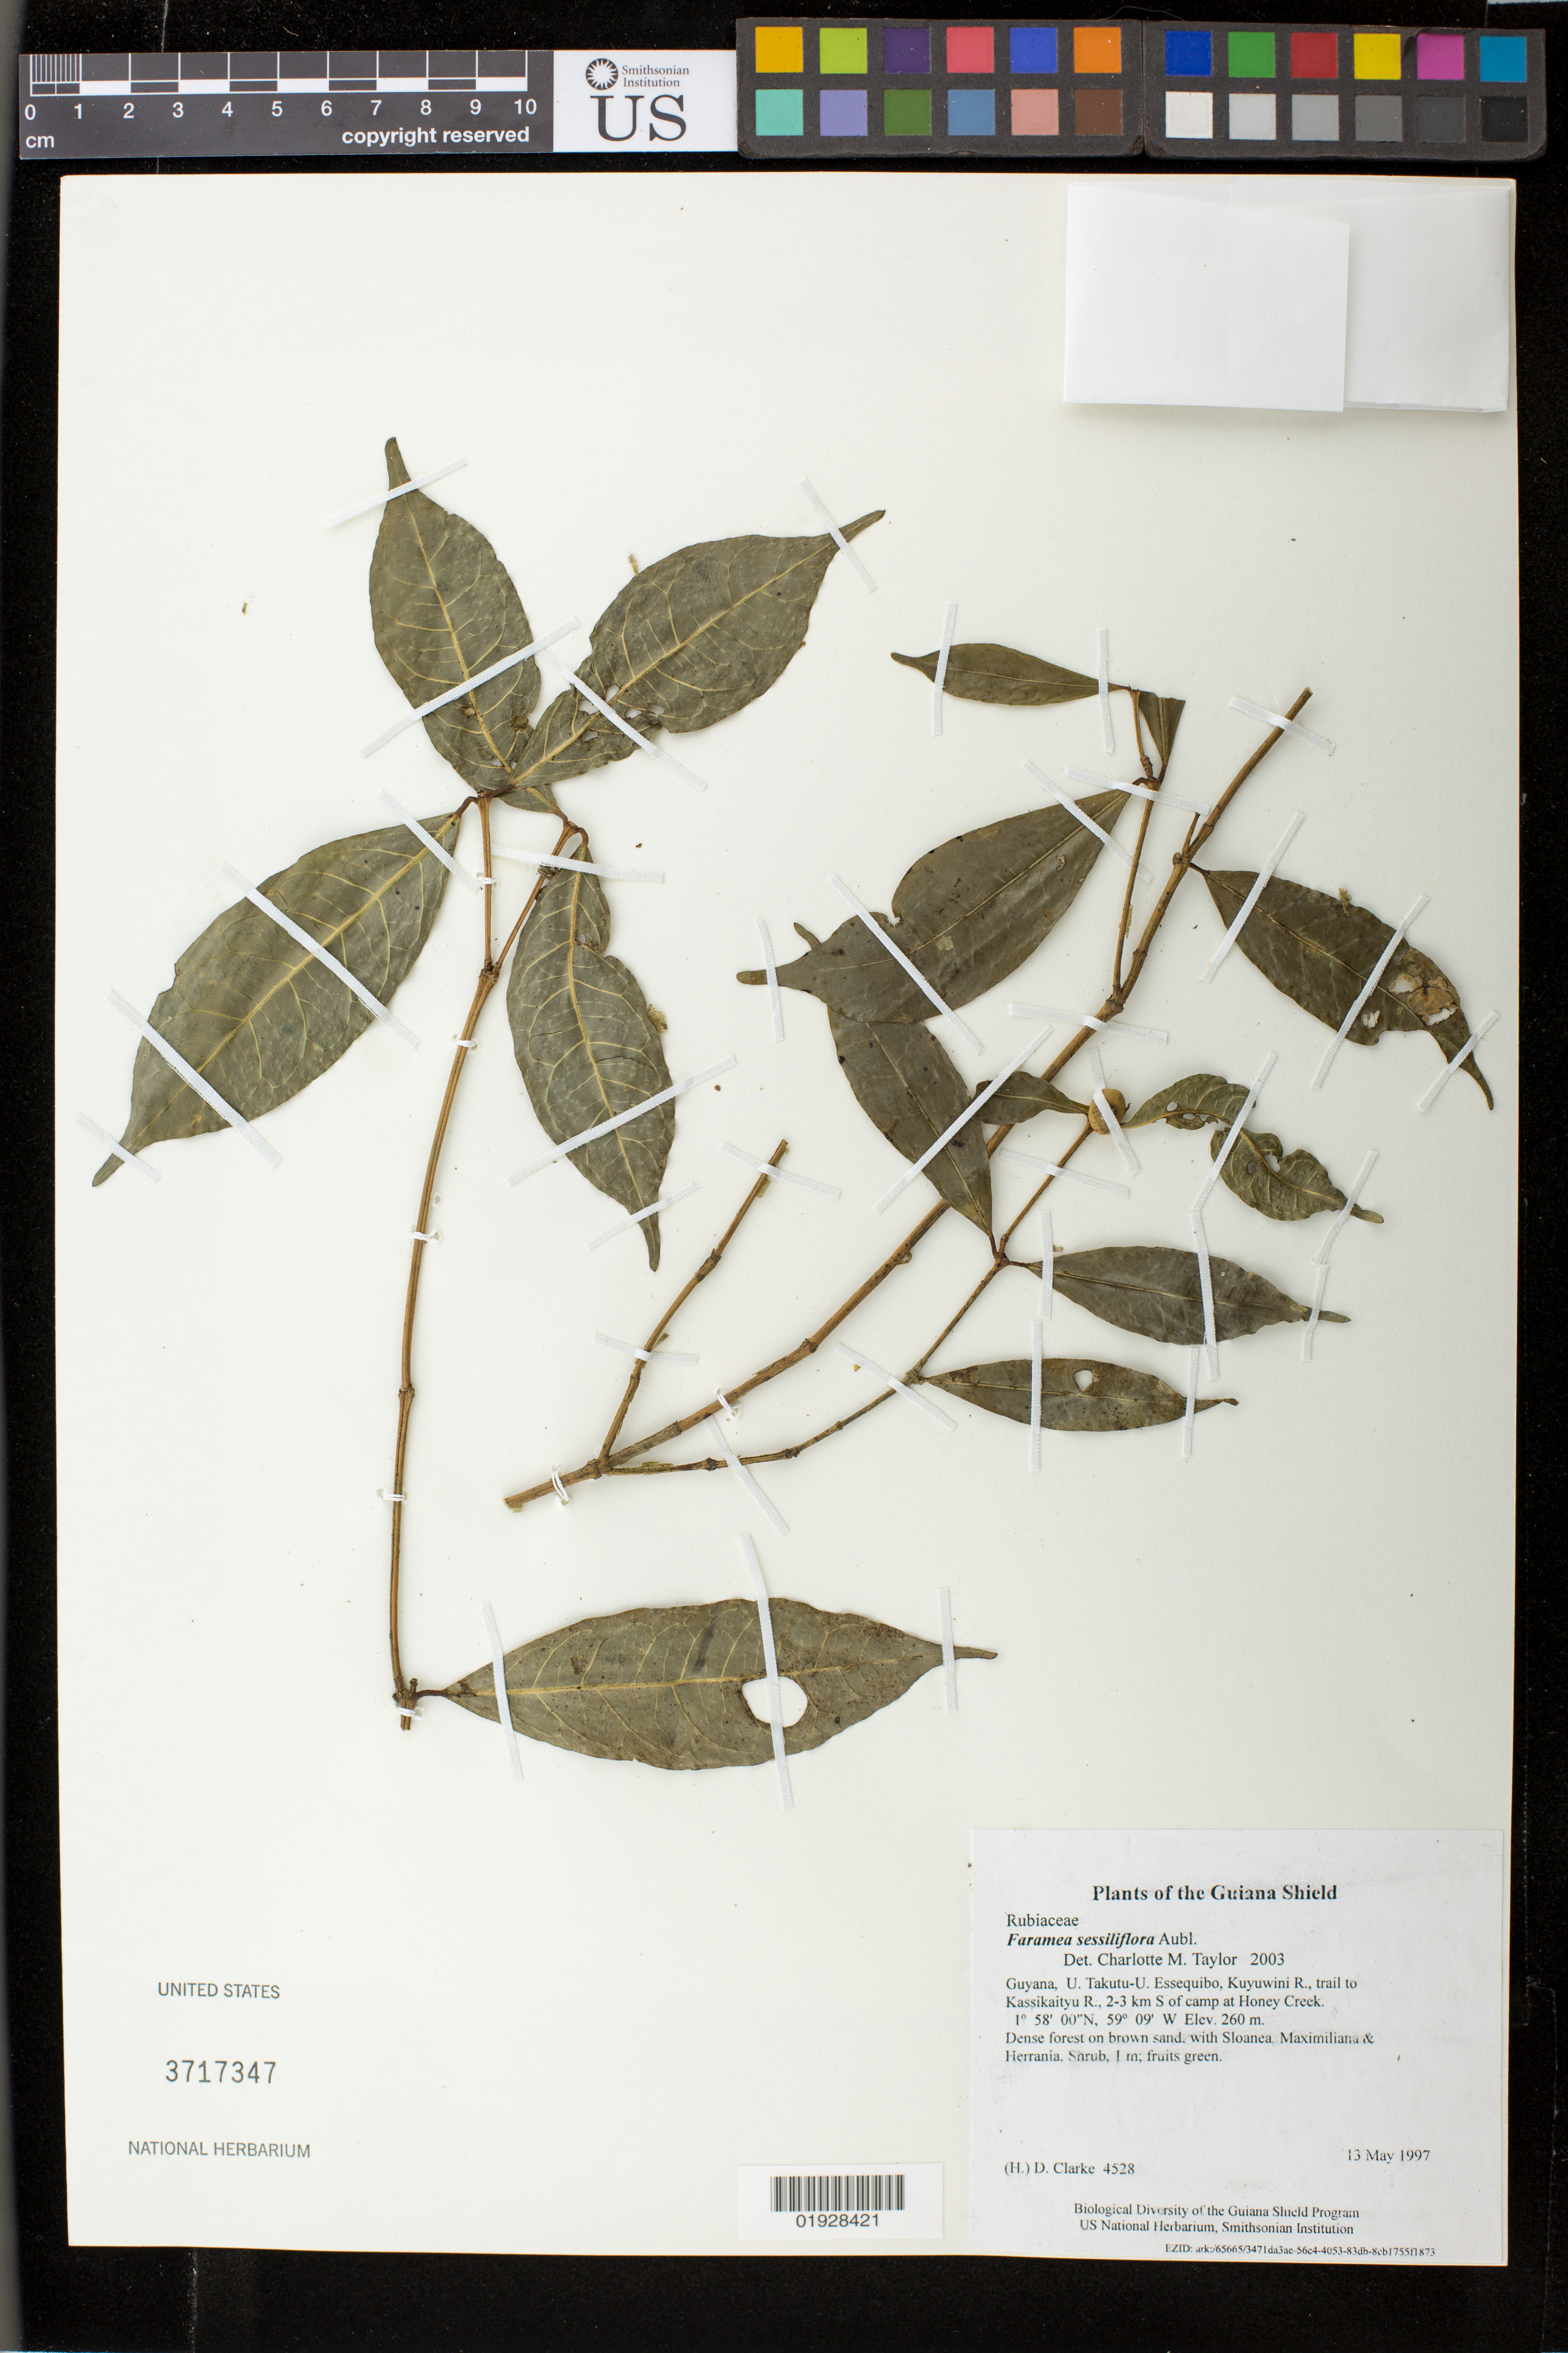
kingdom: Plantae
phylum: Tracheophyta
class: Magnoliopsida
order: Gentianales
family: Rubiaceae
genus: Faramea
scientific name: Faramea sessiliflora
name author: Aubl.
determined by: Taylor, Charlotte M.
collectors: H. D. Clarke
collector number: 4528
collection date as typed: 13 May 1997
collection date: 1997-05-13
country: Guyana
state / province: U. Takutu-U. Essequibo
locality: Kuyuwini R., trail to Kassikaityu R., 2-3 km S of camp at Honey Creek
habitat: Dense forest on brown sand, with Sloanea, Maximiliana & Herrania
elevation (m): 260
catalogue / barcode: US 3717347